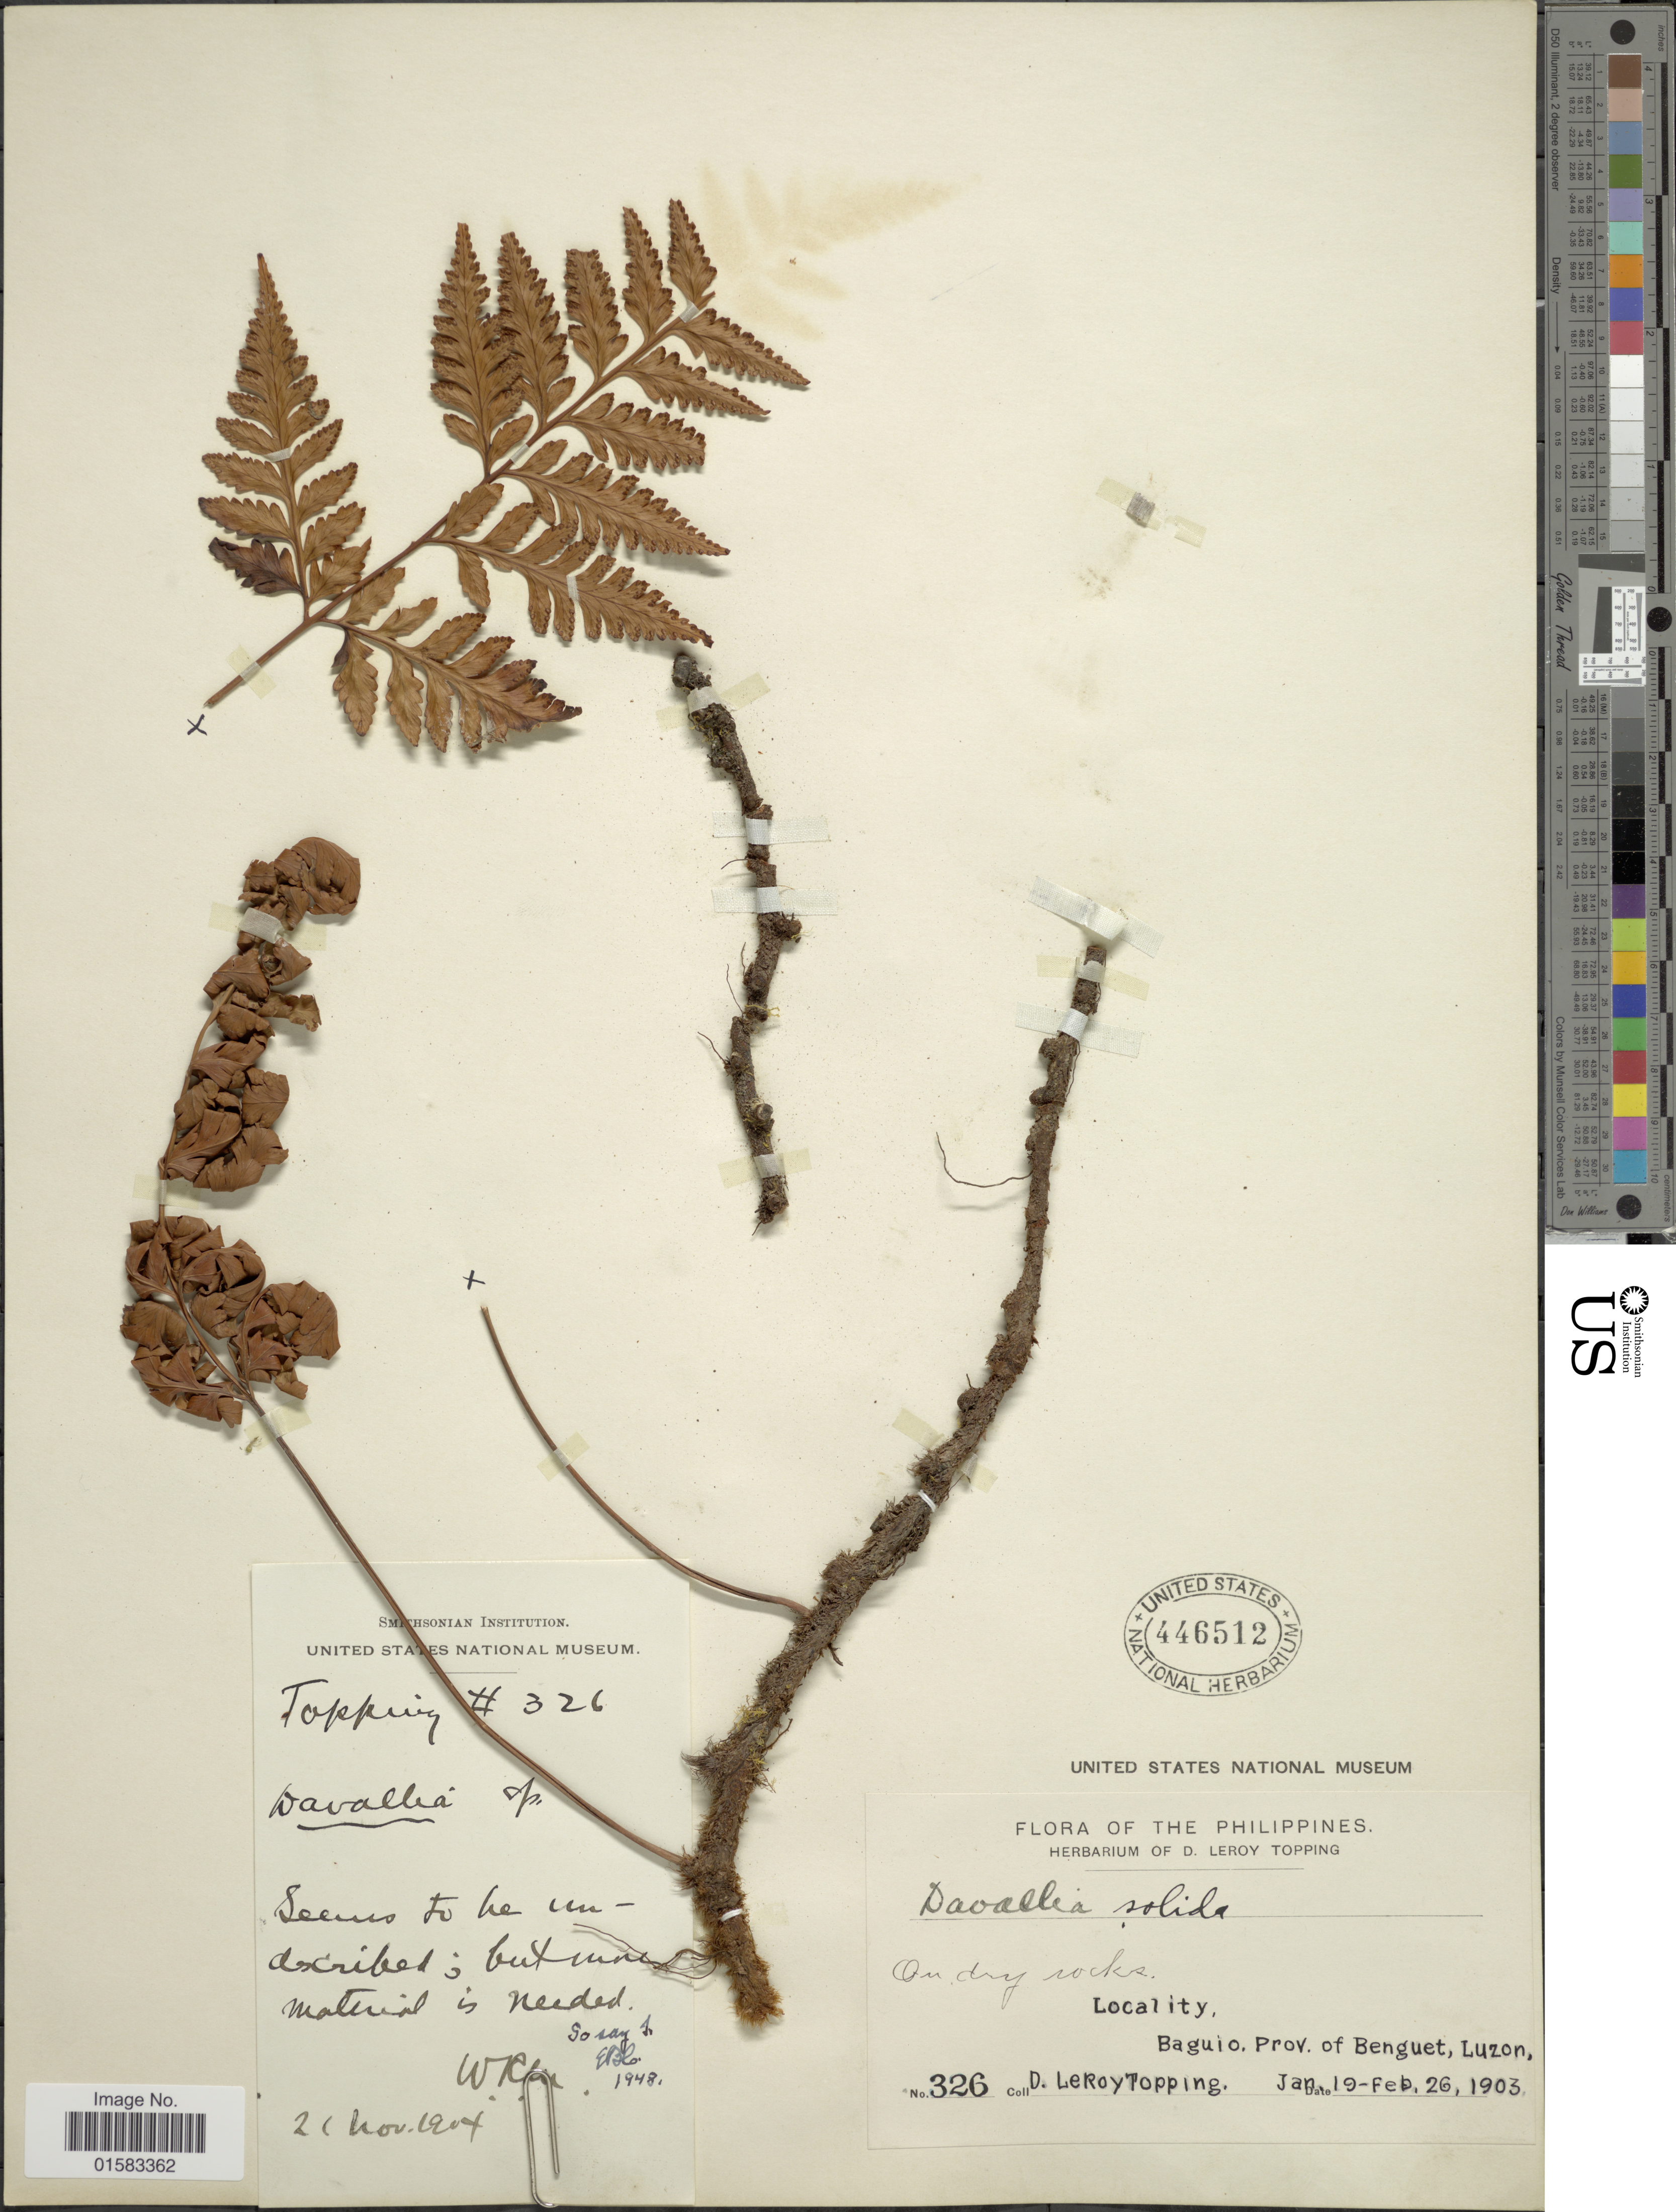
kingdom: Plantae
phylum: Tracheophyta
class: Polypodiopsida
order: Polypodiales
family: Davalliaceae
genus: Davallia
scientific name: Davallia solida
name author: (G. Forst.) Sw.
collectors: D. L. Topping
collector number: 326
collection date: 1903-01-19/1903-02-26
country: Philippines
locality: Baguio, Prov. of Benguet, Luzon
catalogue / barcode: US 446512